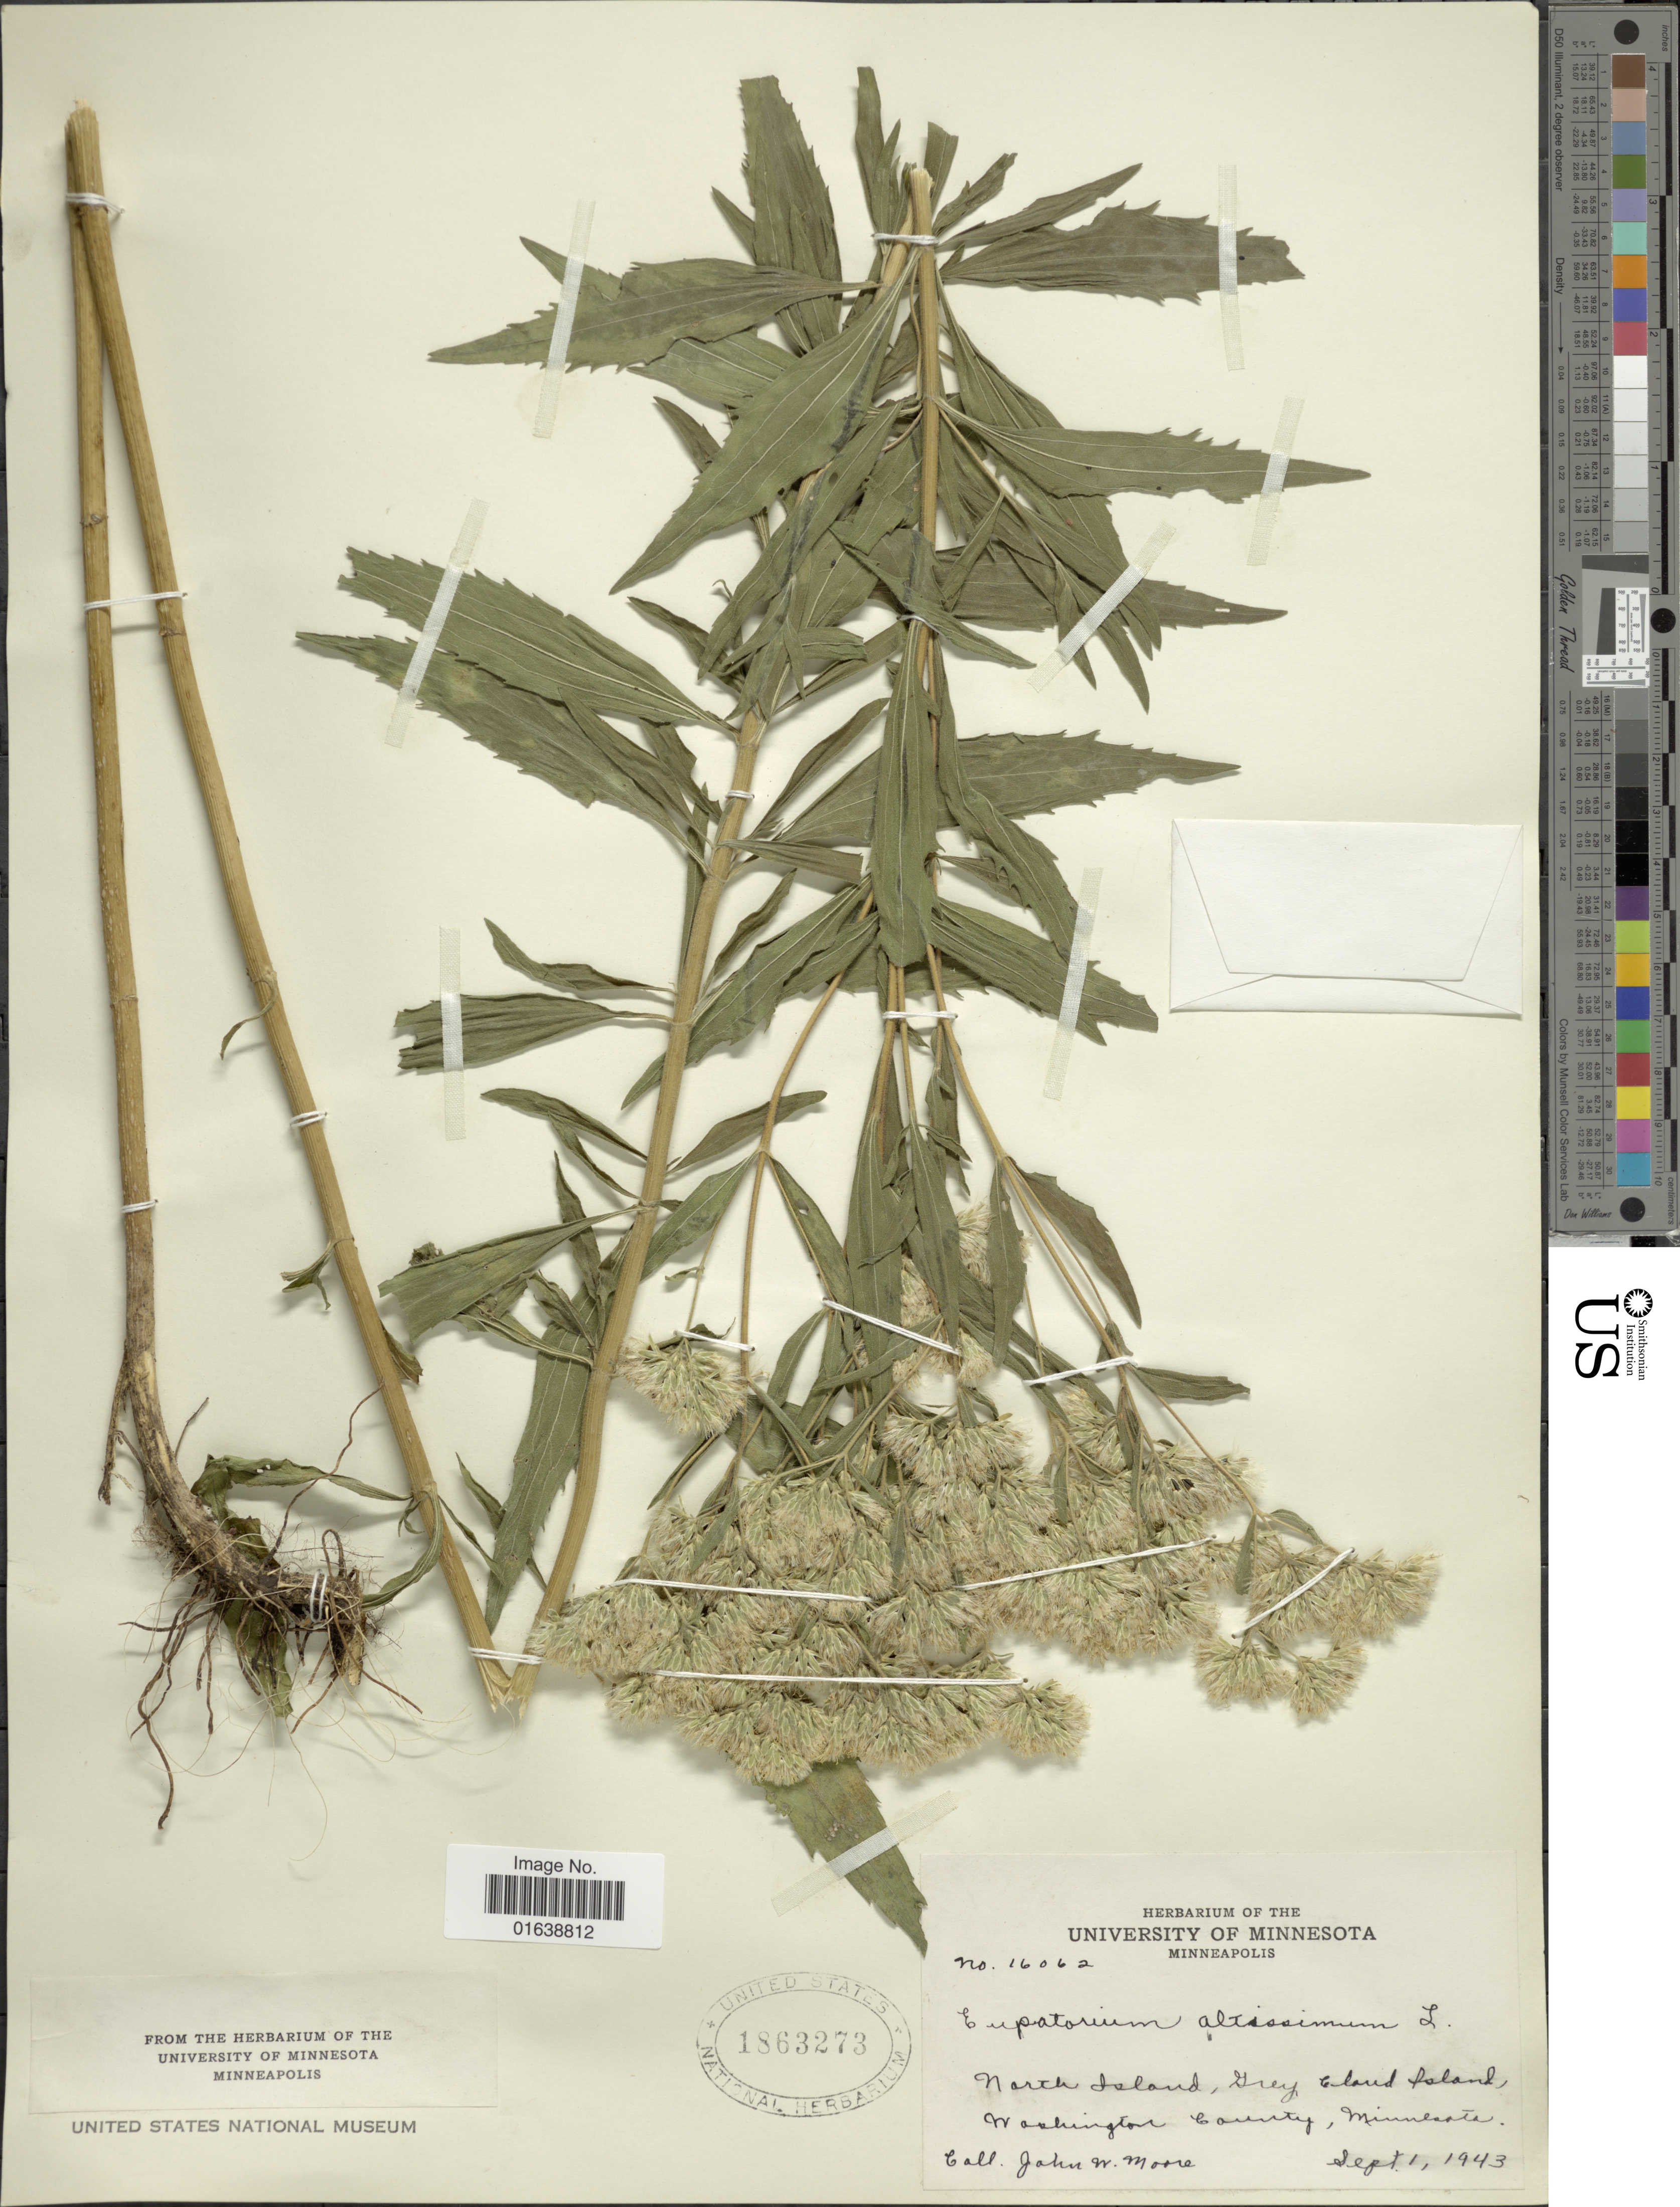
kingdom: Plantae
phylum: Tracheophyta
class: Magnoliopsida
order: Asterales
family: Asteraceae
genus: Eupatorium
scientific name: Eupatorium altissimum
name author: L.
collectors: J. Moore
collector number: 16062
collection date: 1943-09-01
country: United States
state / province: Minnesota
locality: Minnesota. North Island, Grey Cloud Island, Washington County, Minnesota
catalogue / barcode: US 1863273